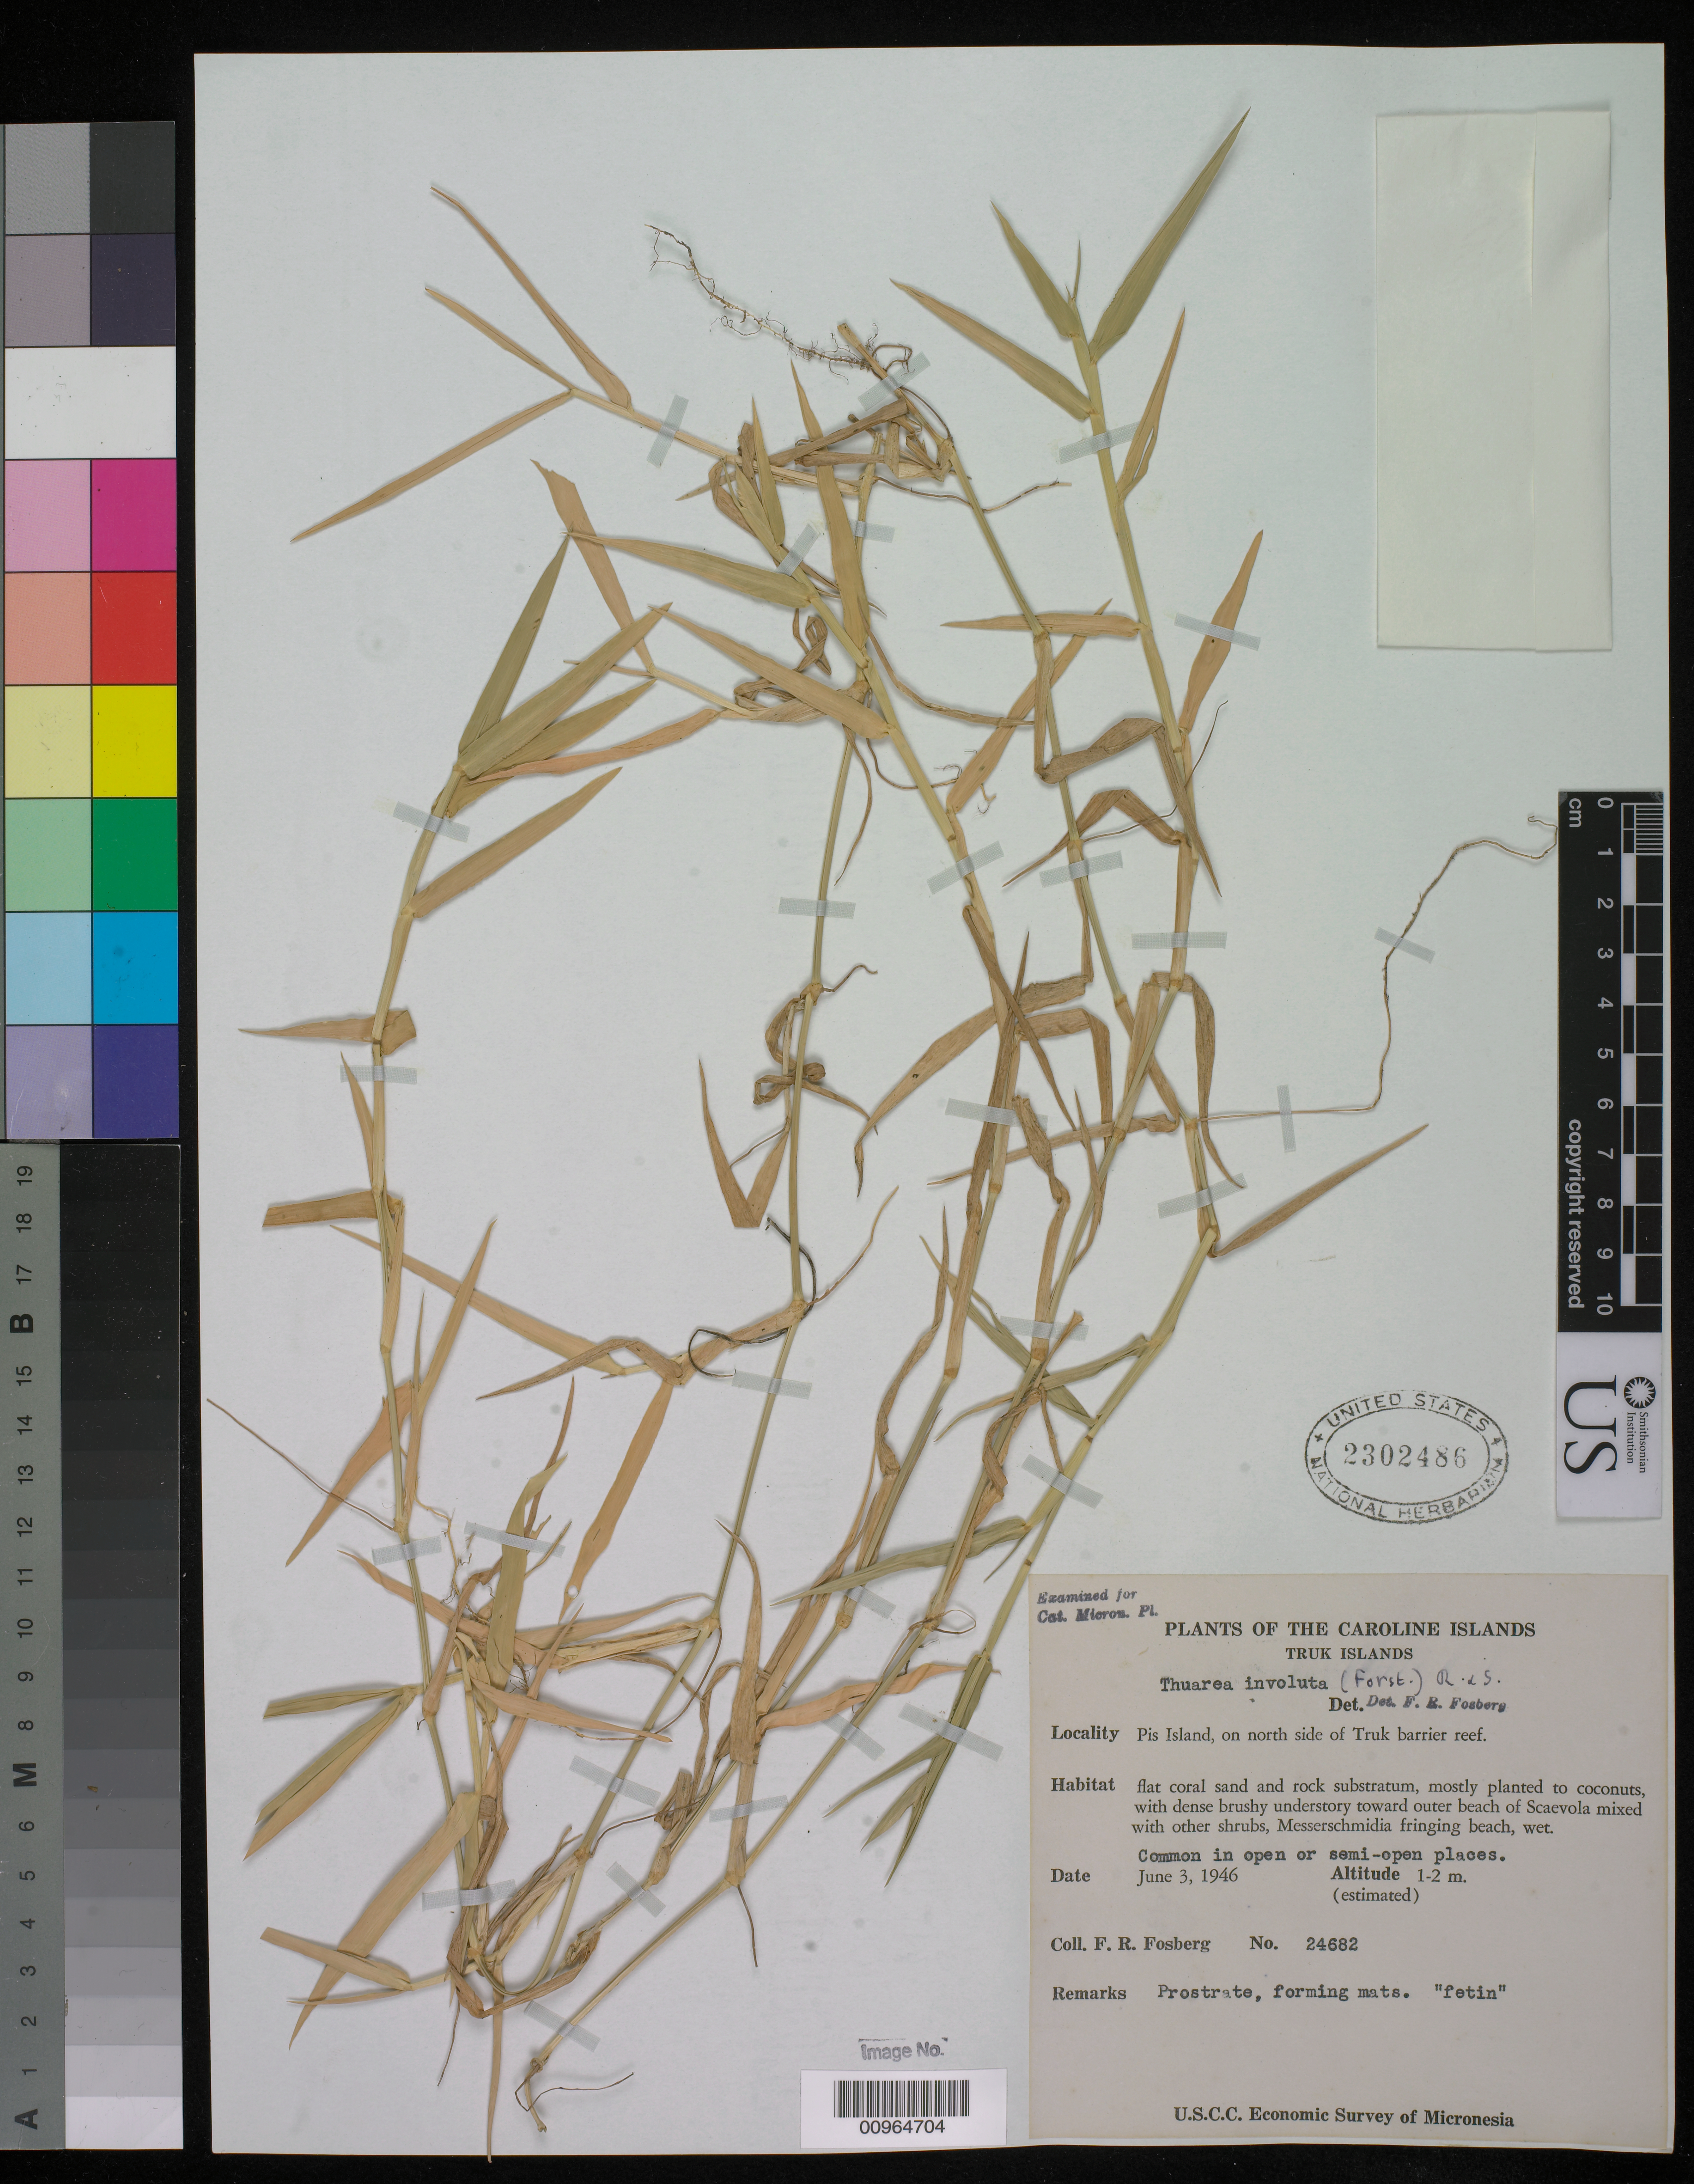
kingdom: Plantae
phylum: Tracheophyta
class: Liliopsida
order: Poales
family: Poaceae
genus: Thuarea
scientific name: Thuarea involuta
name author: (G. Forst.) R. Br. ex Sm.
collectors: F. R. Fosberg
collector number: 24682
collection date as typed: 03 Jun 1946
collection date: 1946-06-03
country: Micronesia, Federated States of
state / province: Truk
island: Losap Atoll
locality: Pis Islet, on N side of Truk barrier reef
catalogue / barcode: US 2302486